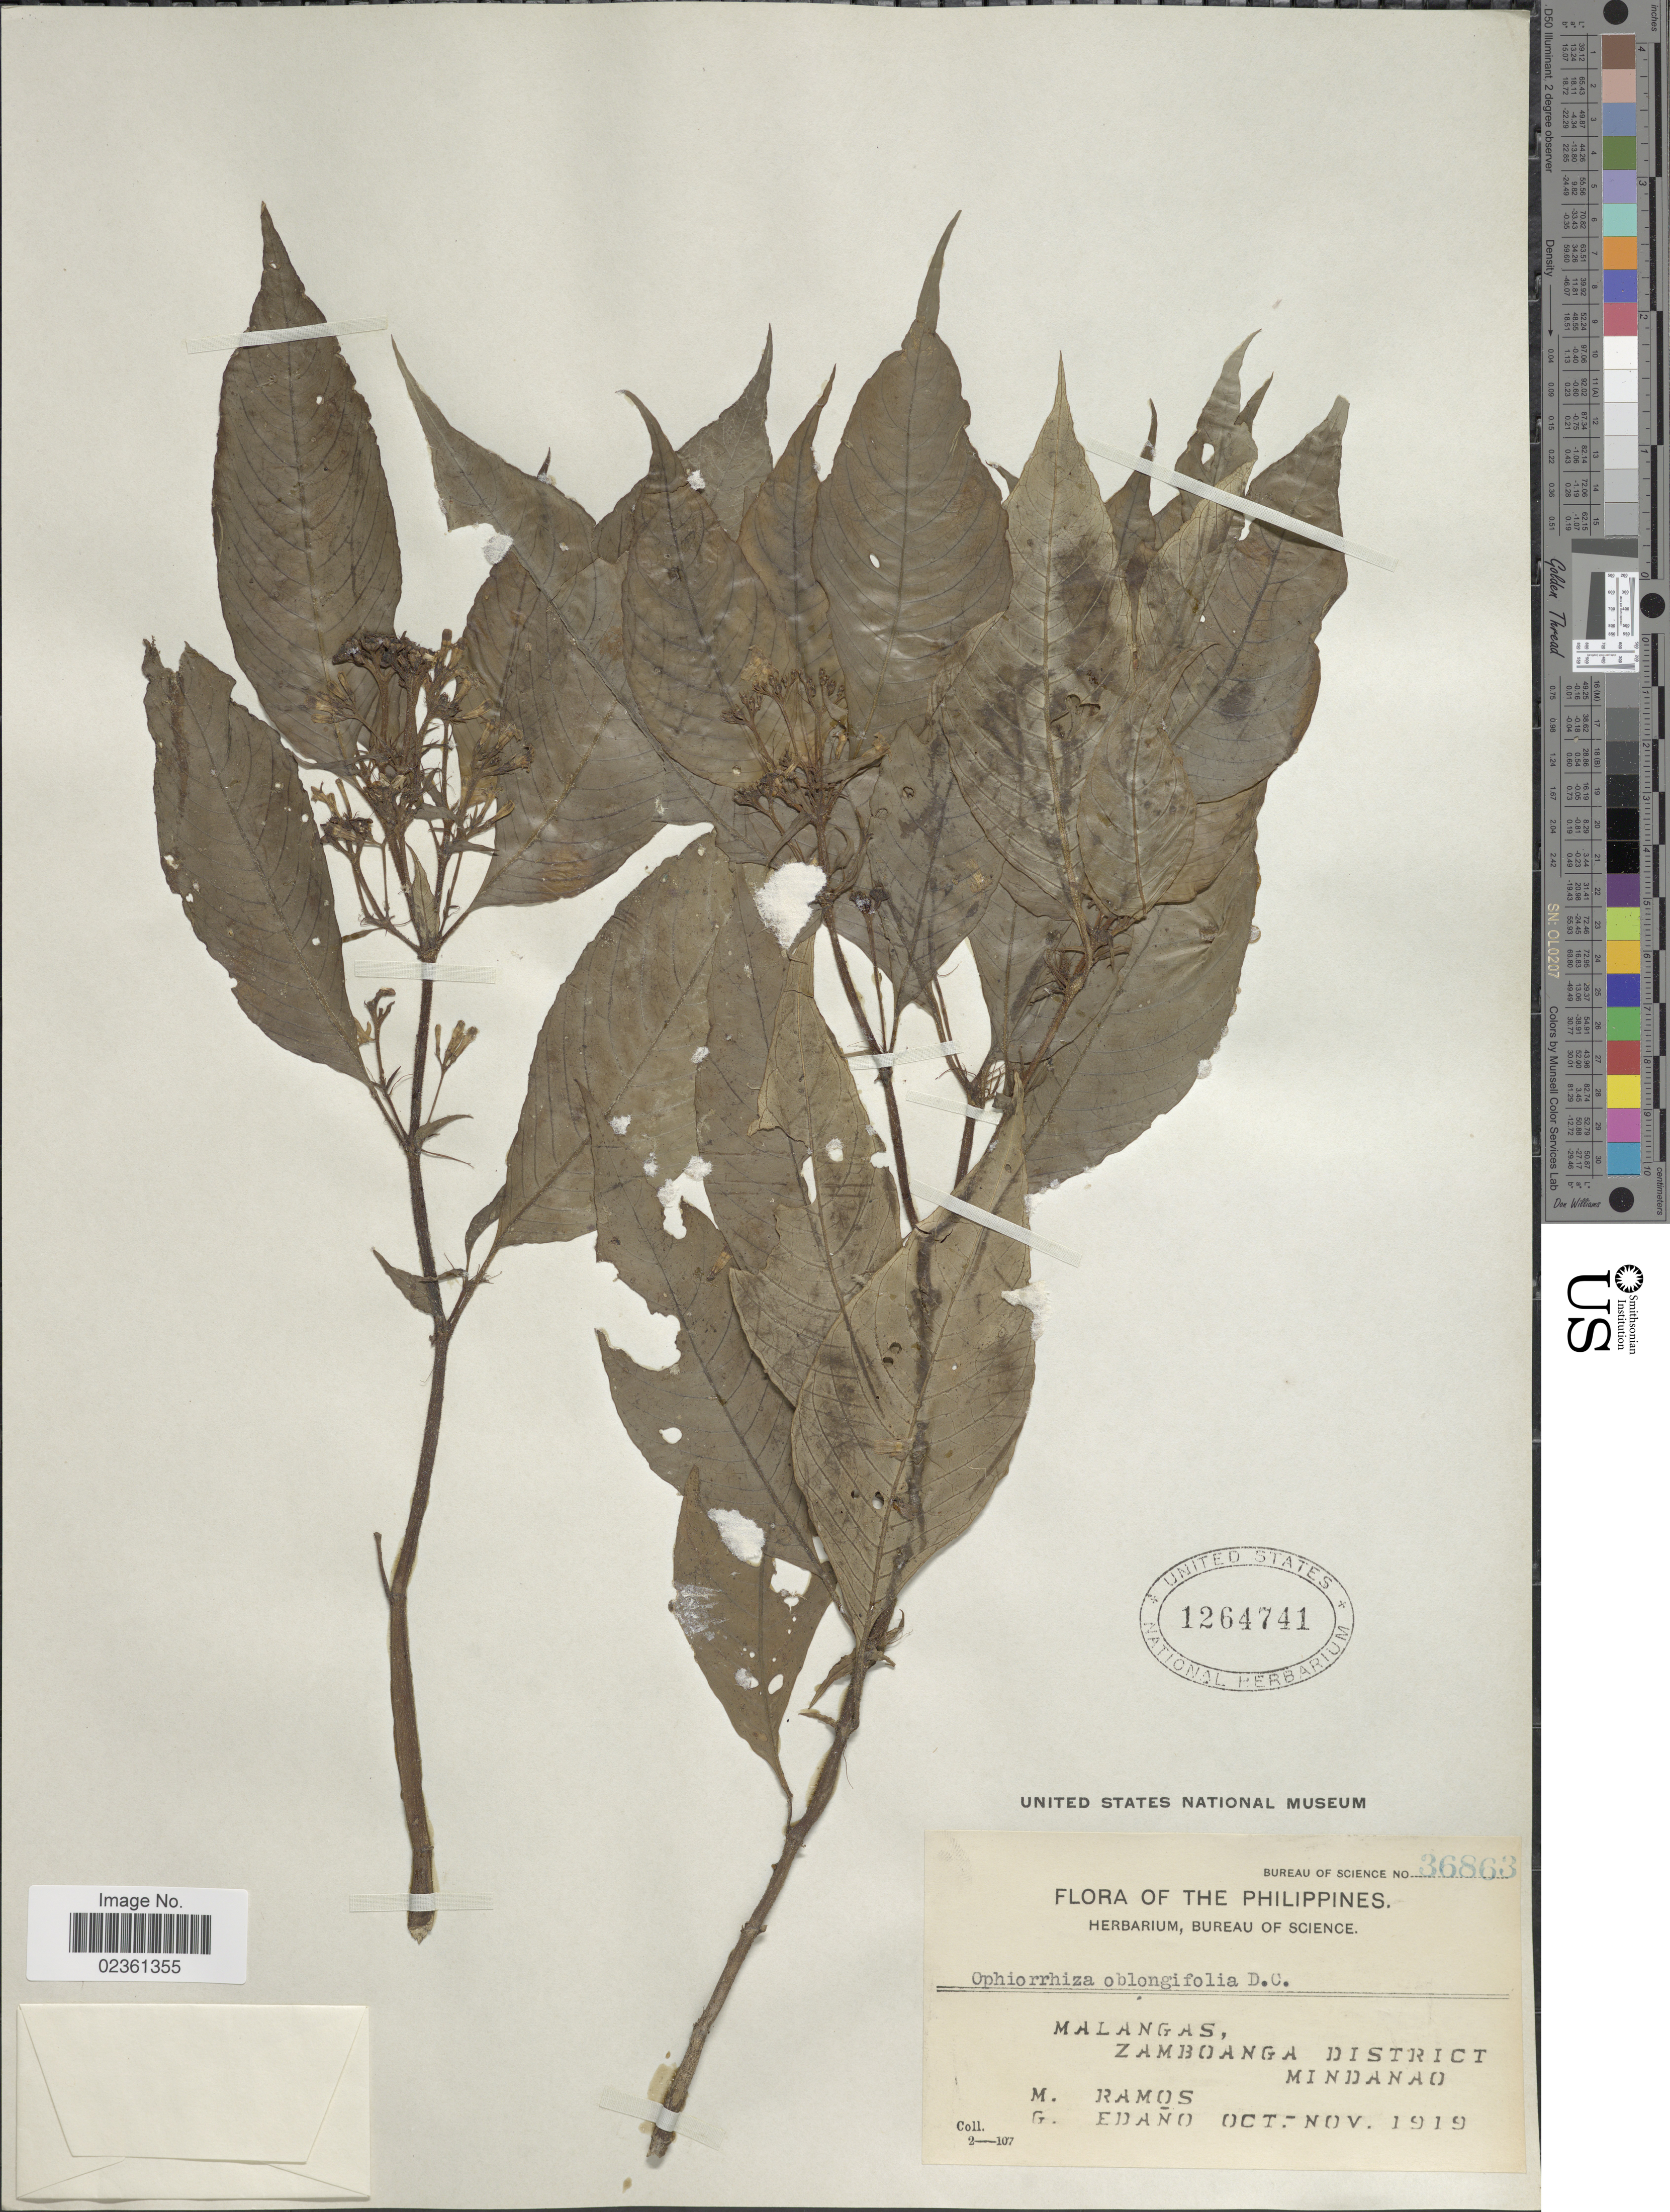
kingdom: Plantae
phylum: Tracheophyta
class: Magnoliopsida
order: Gentianales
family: Rubiaceae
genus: Ophiorrhiza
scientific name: Ophiorrhiza oblongifolia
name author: DC.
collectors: M. Ramos & G. Edaño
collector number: Bureau of Science 36863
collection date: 1919-10/1919-11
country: Philippines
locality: Malangas, Zamboanga District, Mindanao.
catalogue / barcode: US 1264741